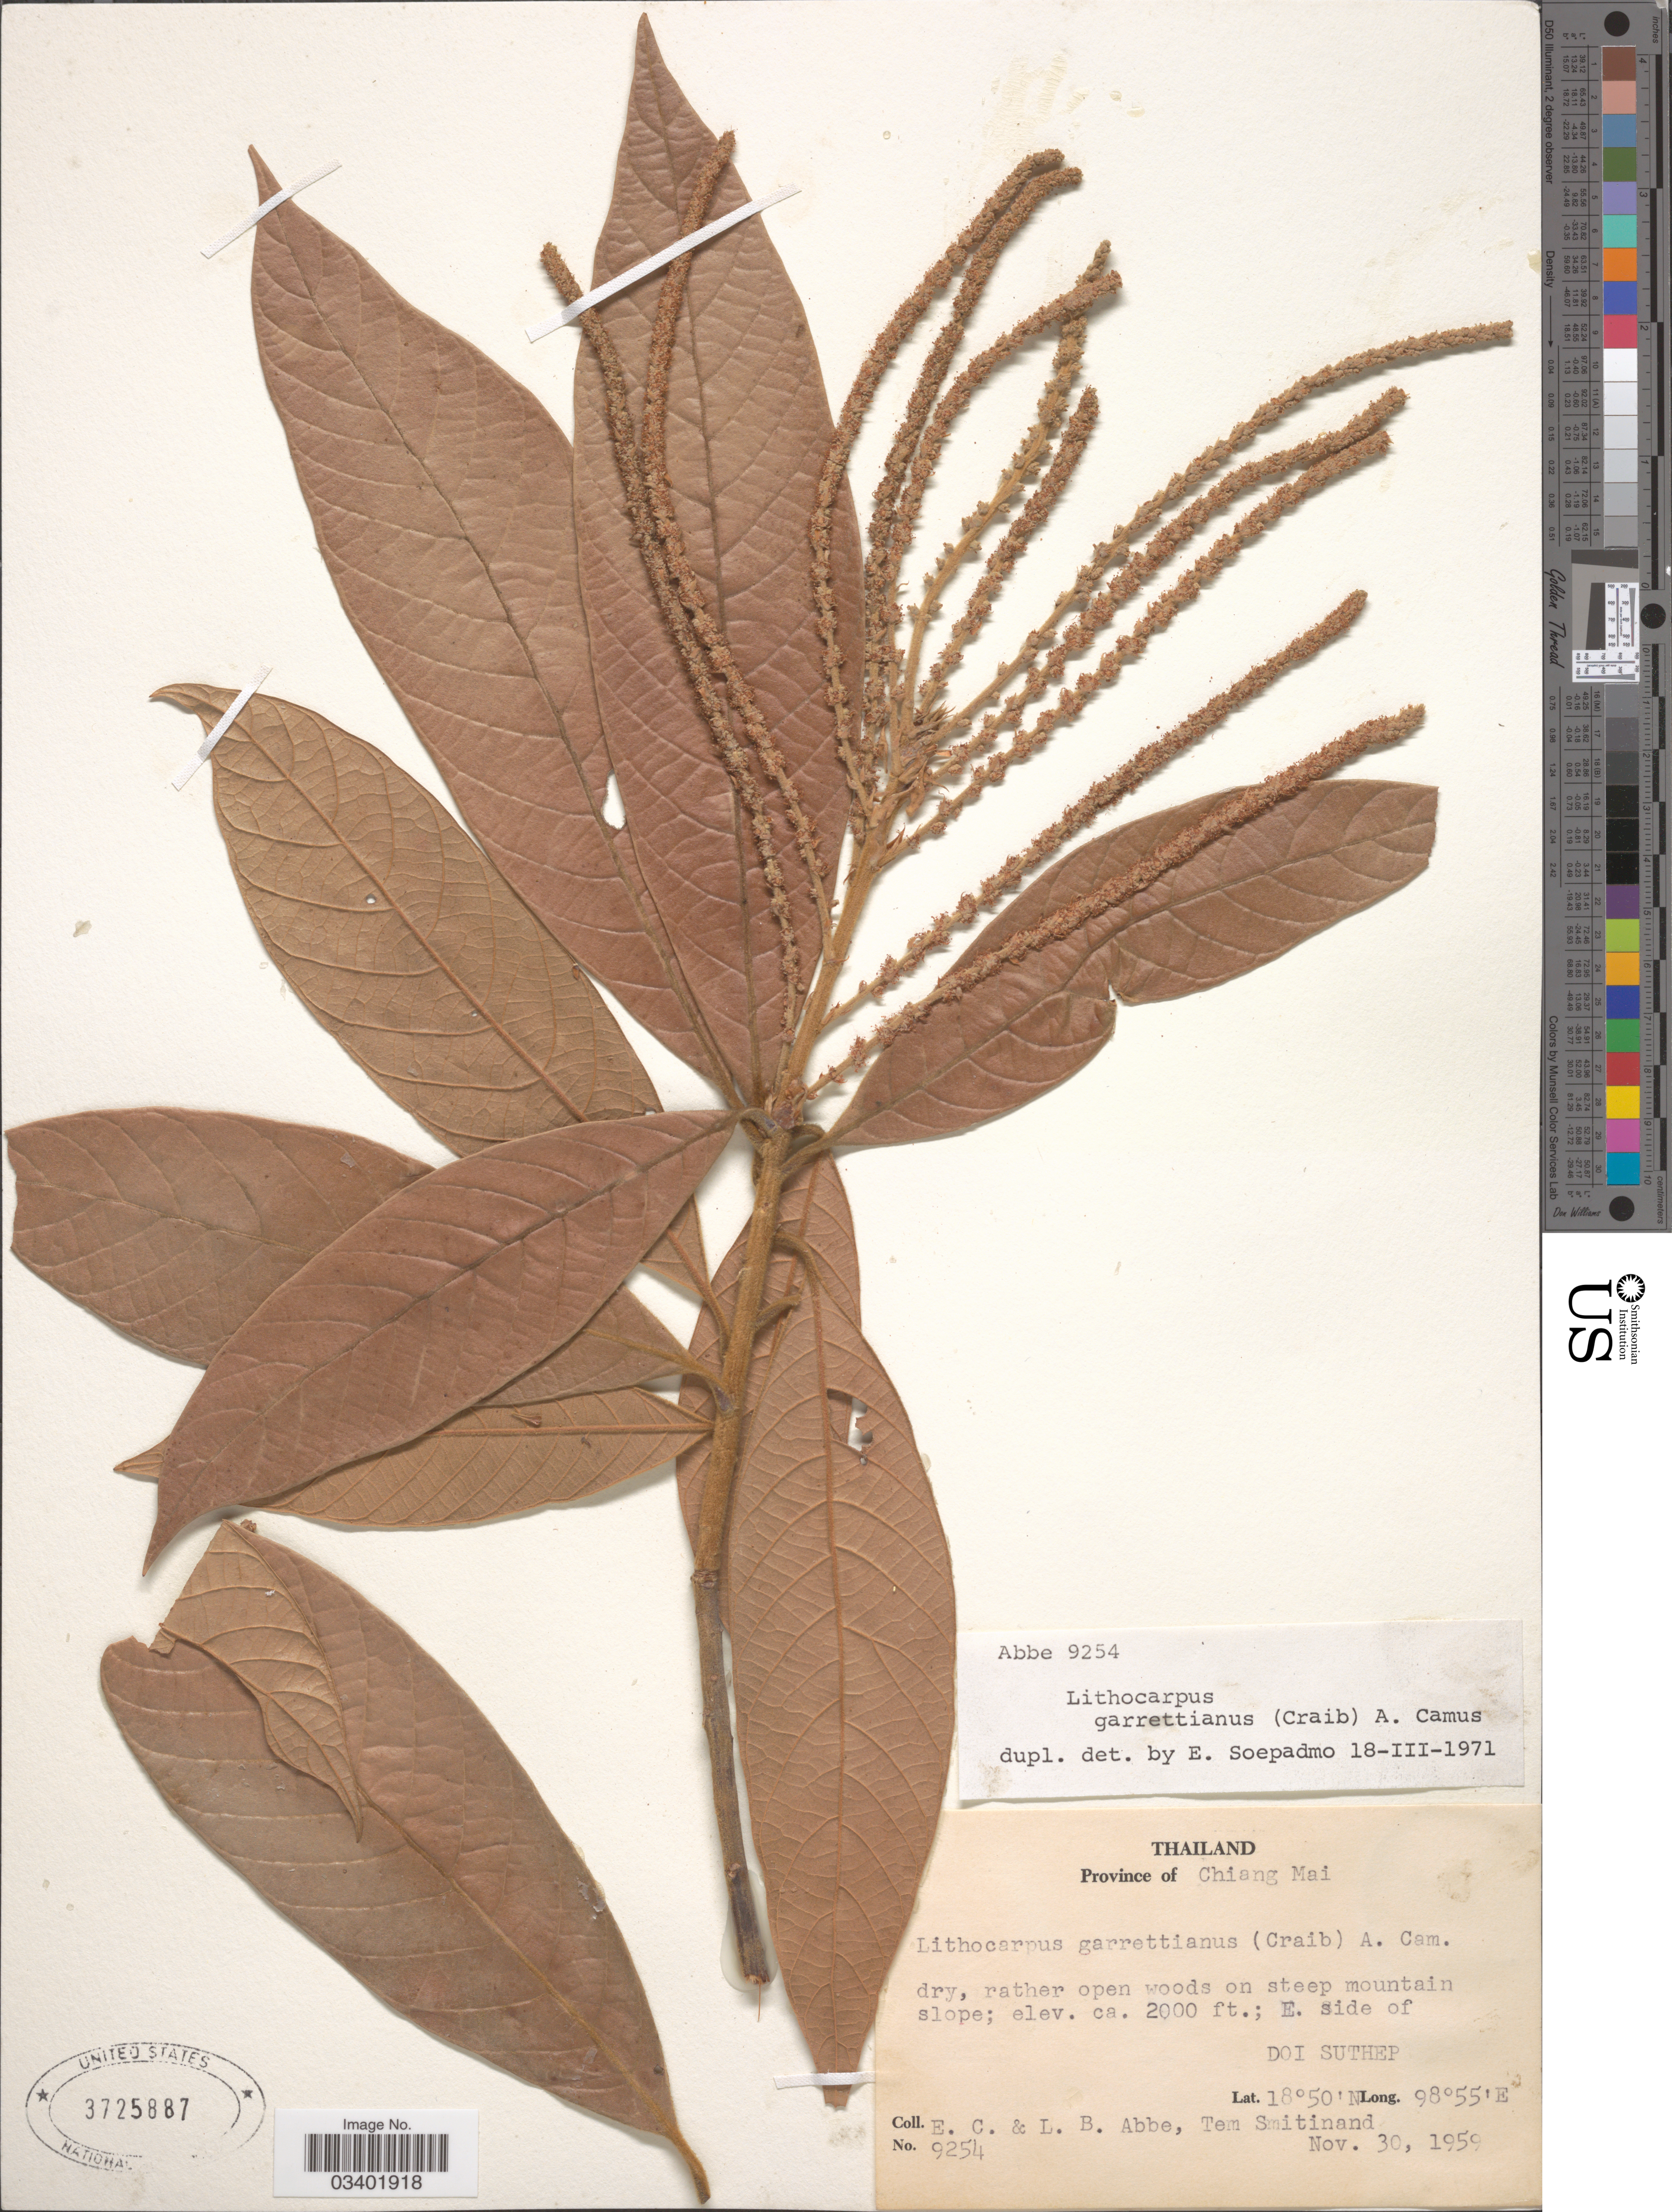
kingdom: Plantae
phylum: Tracheophyta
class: Magnoliopsida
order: Fagales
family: Fagaceae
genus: Lithocarpus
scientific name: Lithocarpus garrettianus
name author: (Craib) A. Camus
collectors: E. C. Abbe, L. B. Abbe & T. Smitinand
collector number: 9254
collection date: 1959-11-30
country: Thailand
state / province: Chiang Mai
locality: E. side of Doi Suthep.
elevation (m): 610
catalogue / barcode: US 3725887